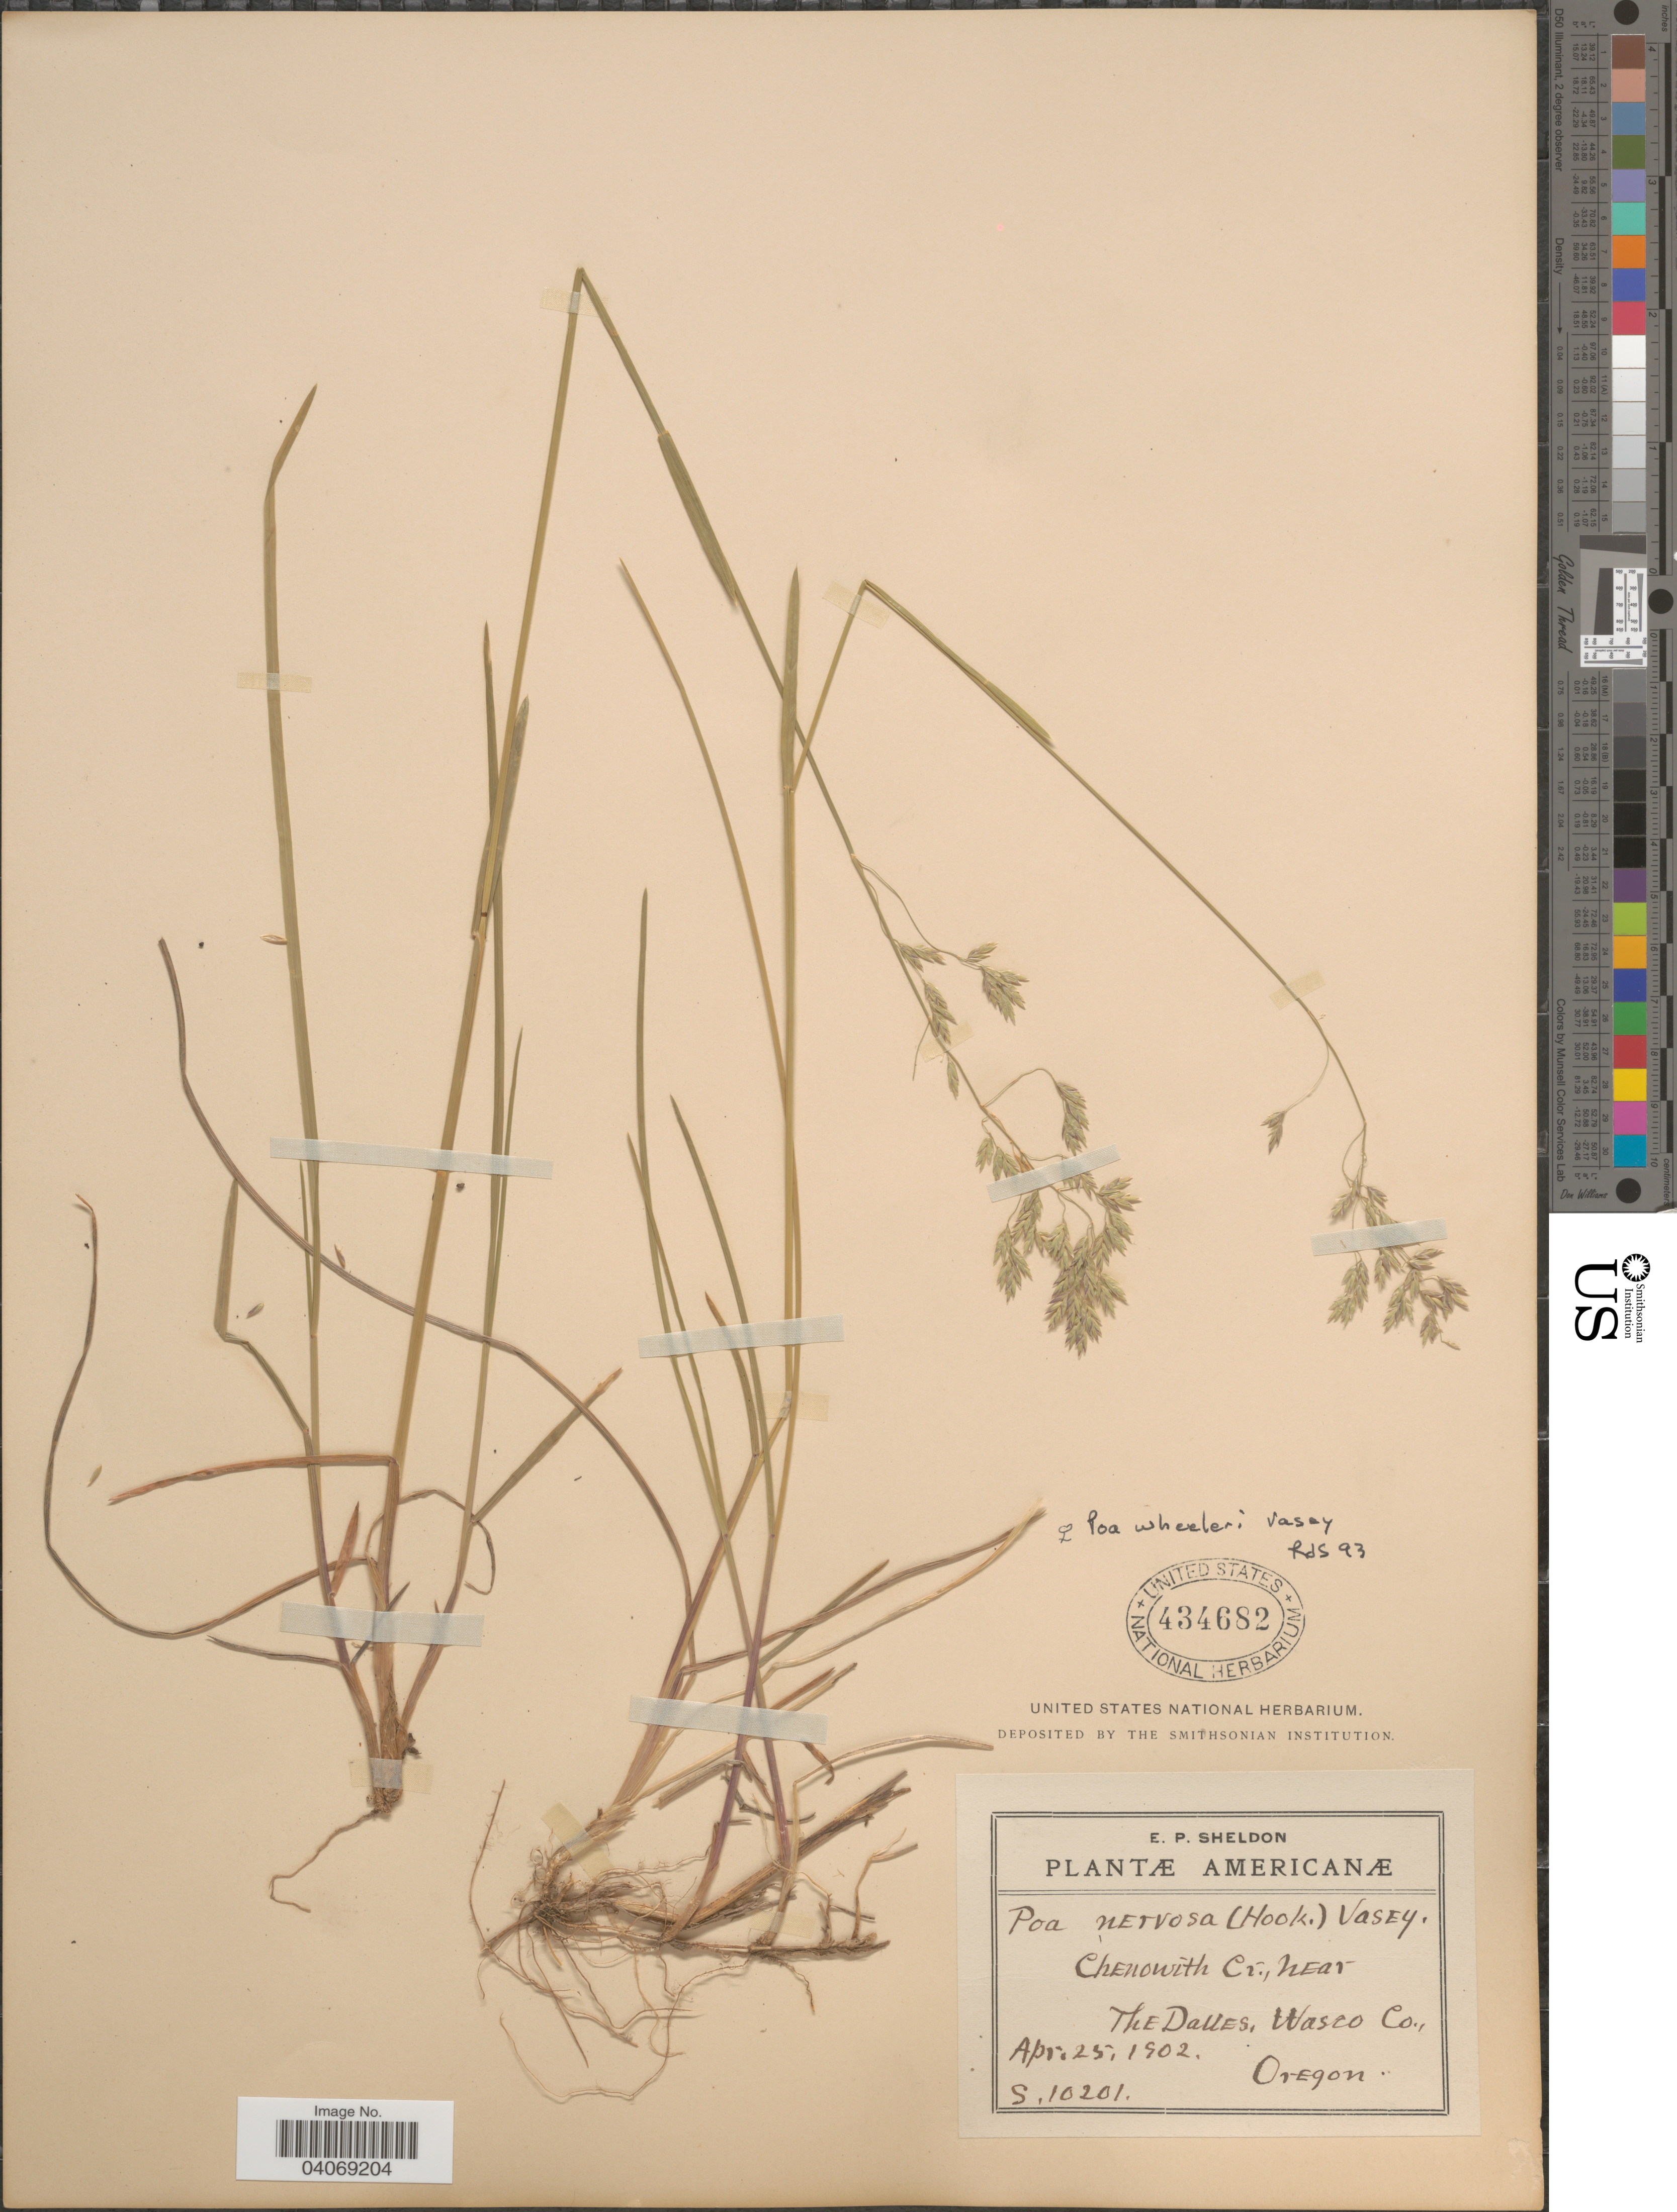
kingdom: Plantae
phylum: Tracheophyta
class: Liliopsida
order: Poales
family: Poaceae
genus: Poa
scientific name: Poa wheeleri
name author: Vasey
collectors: E. P. Sheldon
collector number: S10201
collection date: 1902-04-25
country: United States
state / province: Oregon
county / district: Wasco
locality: Chenowith Cr., near The Dalles, Wasco Co.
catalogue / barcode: US 434682